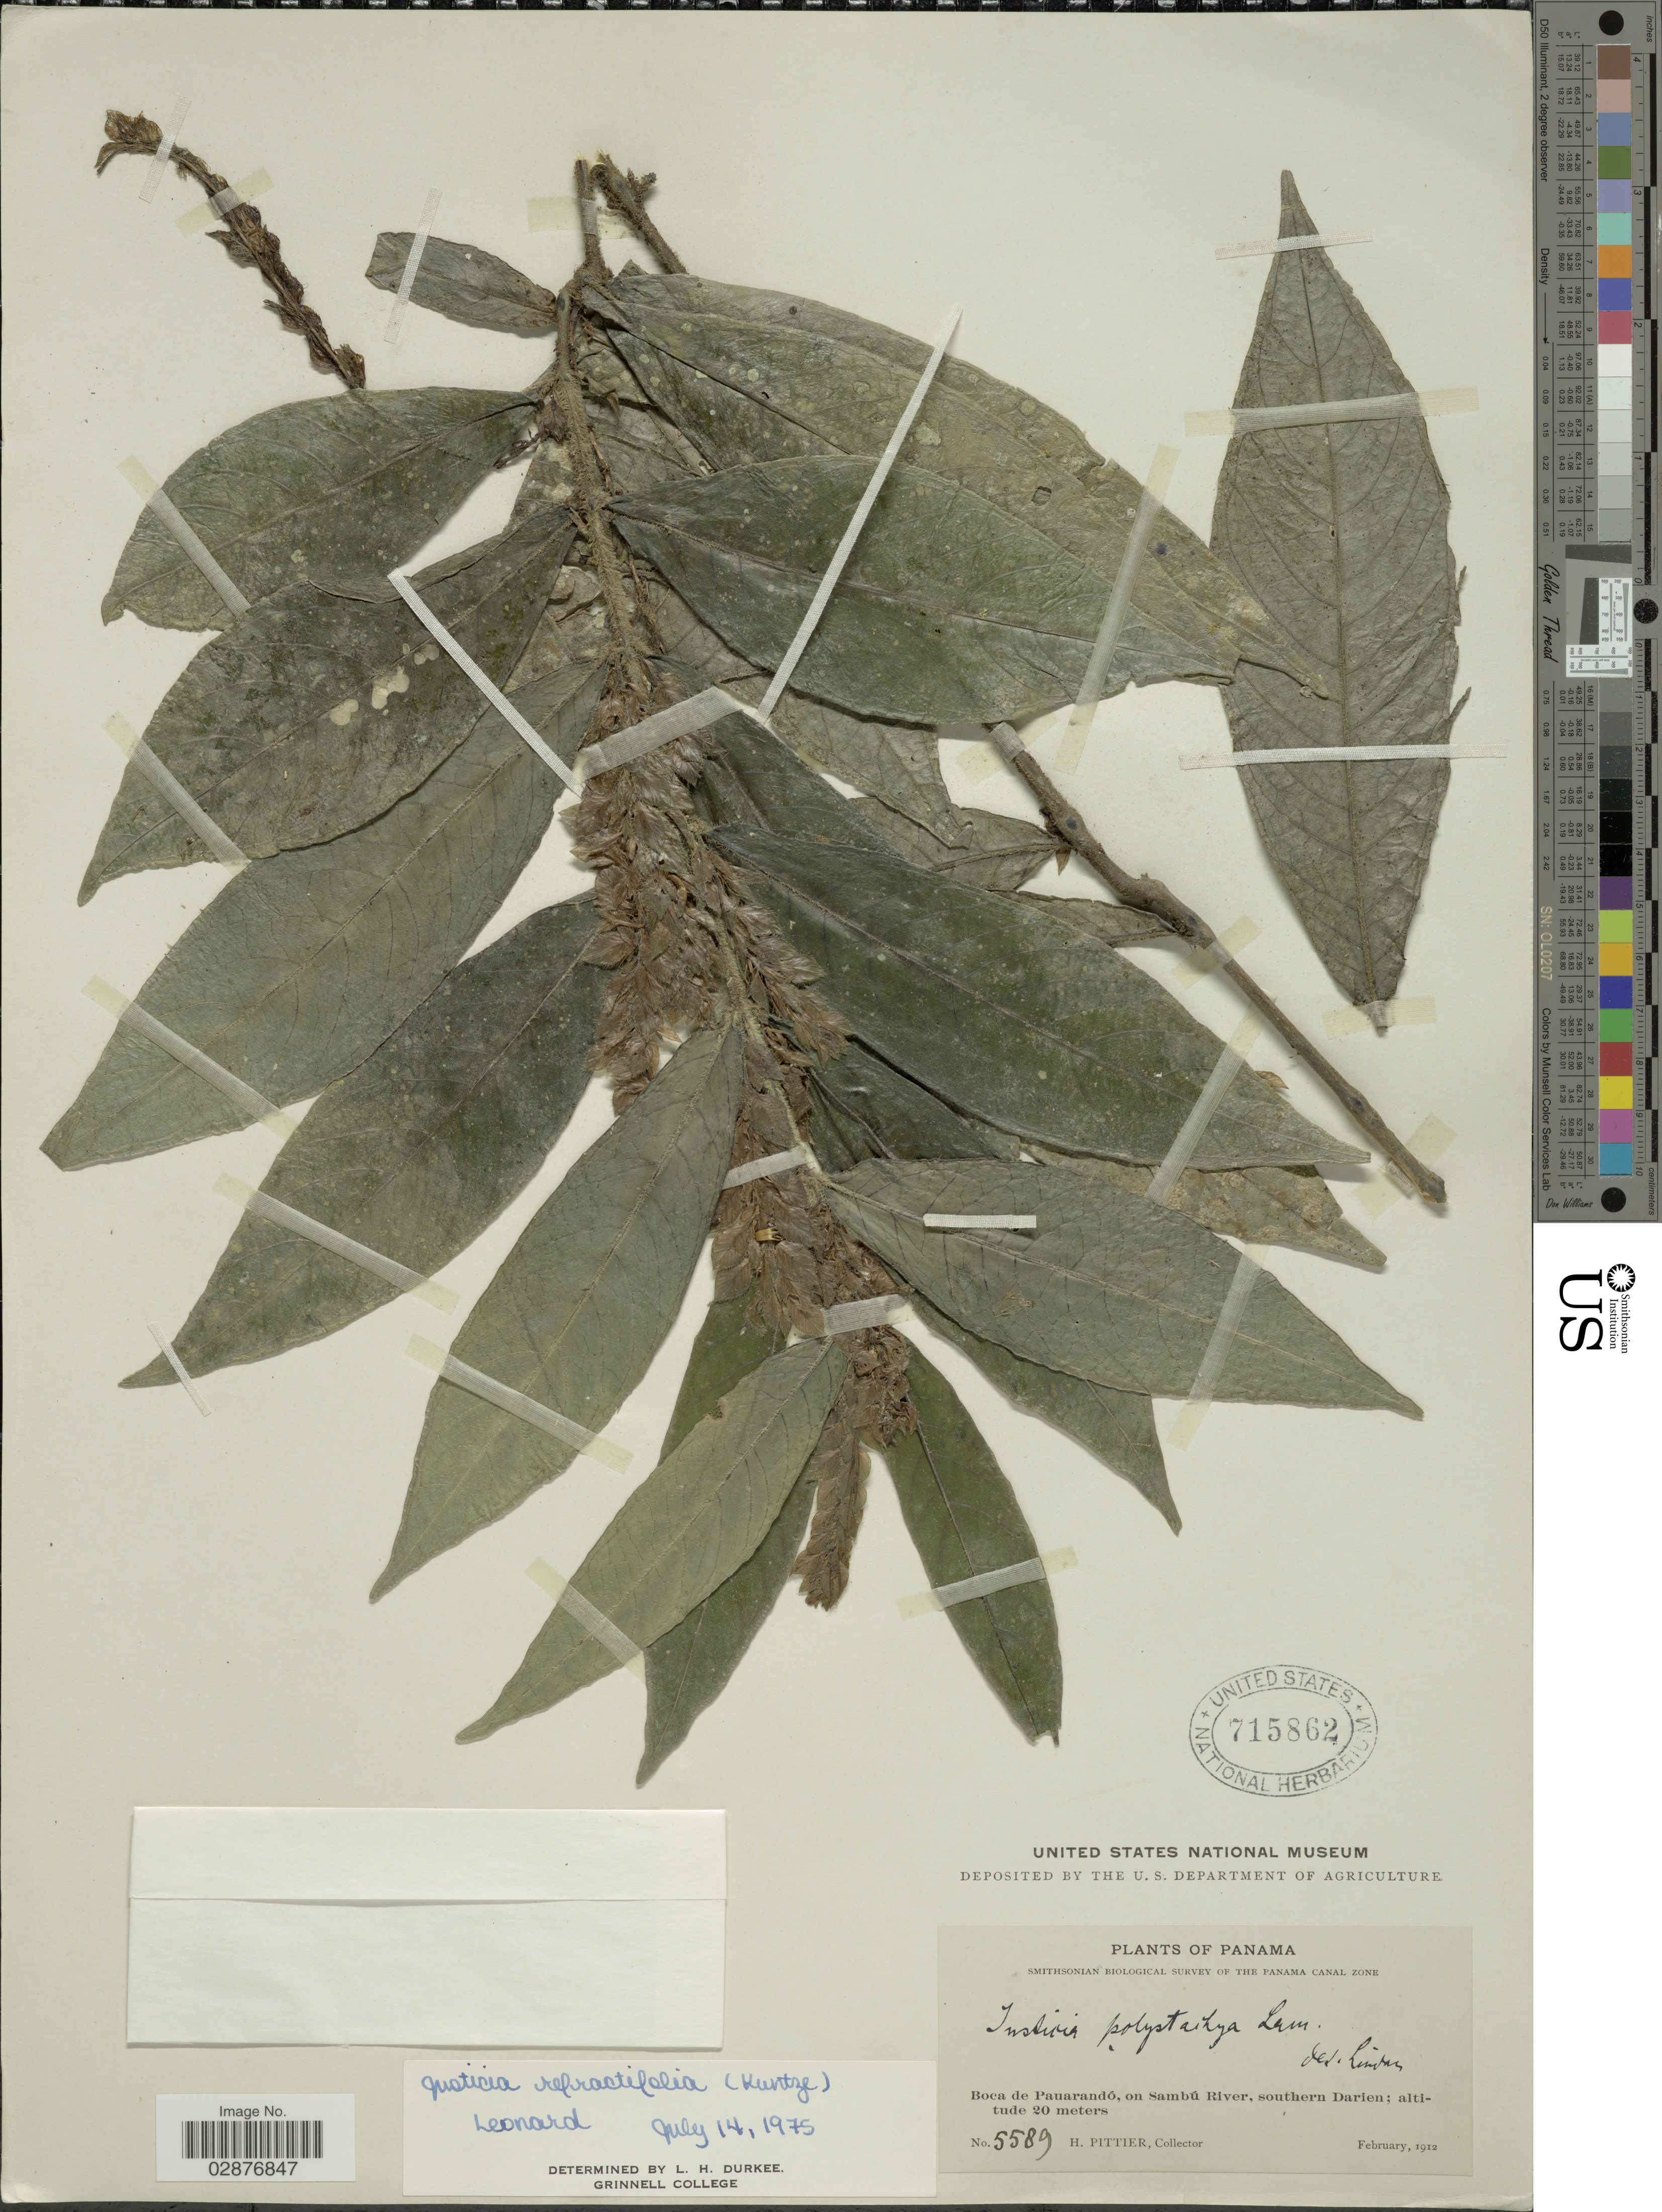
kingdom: Plantae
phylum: Tracheophyta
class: Magnoliopsida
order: Lamiales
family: Acanthaceae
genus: Justicia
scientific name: Justicia refractifolia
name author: (Kuntze) Leonard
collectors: H. F. Pittier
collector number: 5589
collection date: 1912-02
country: Panama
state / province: Darién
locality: Boca de Pauarandó, on Sambú River, southern Darien.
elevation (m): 20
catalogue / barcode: US 715862